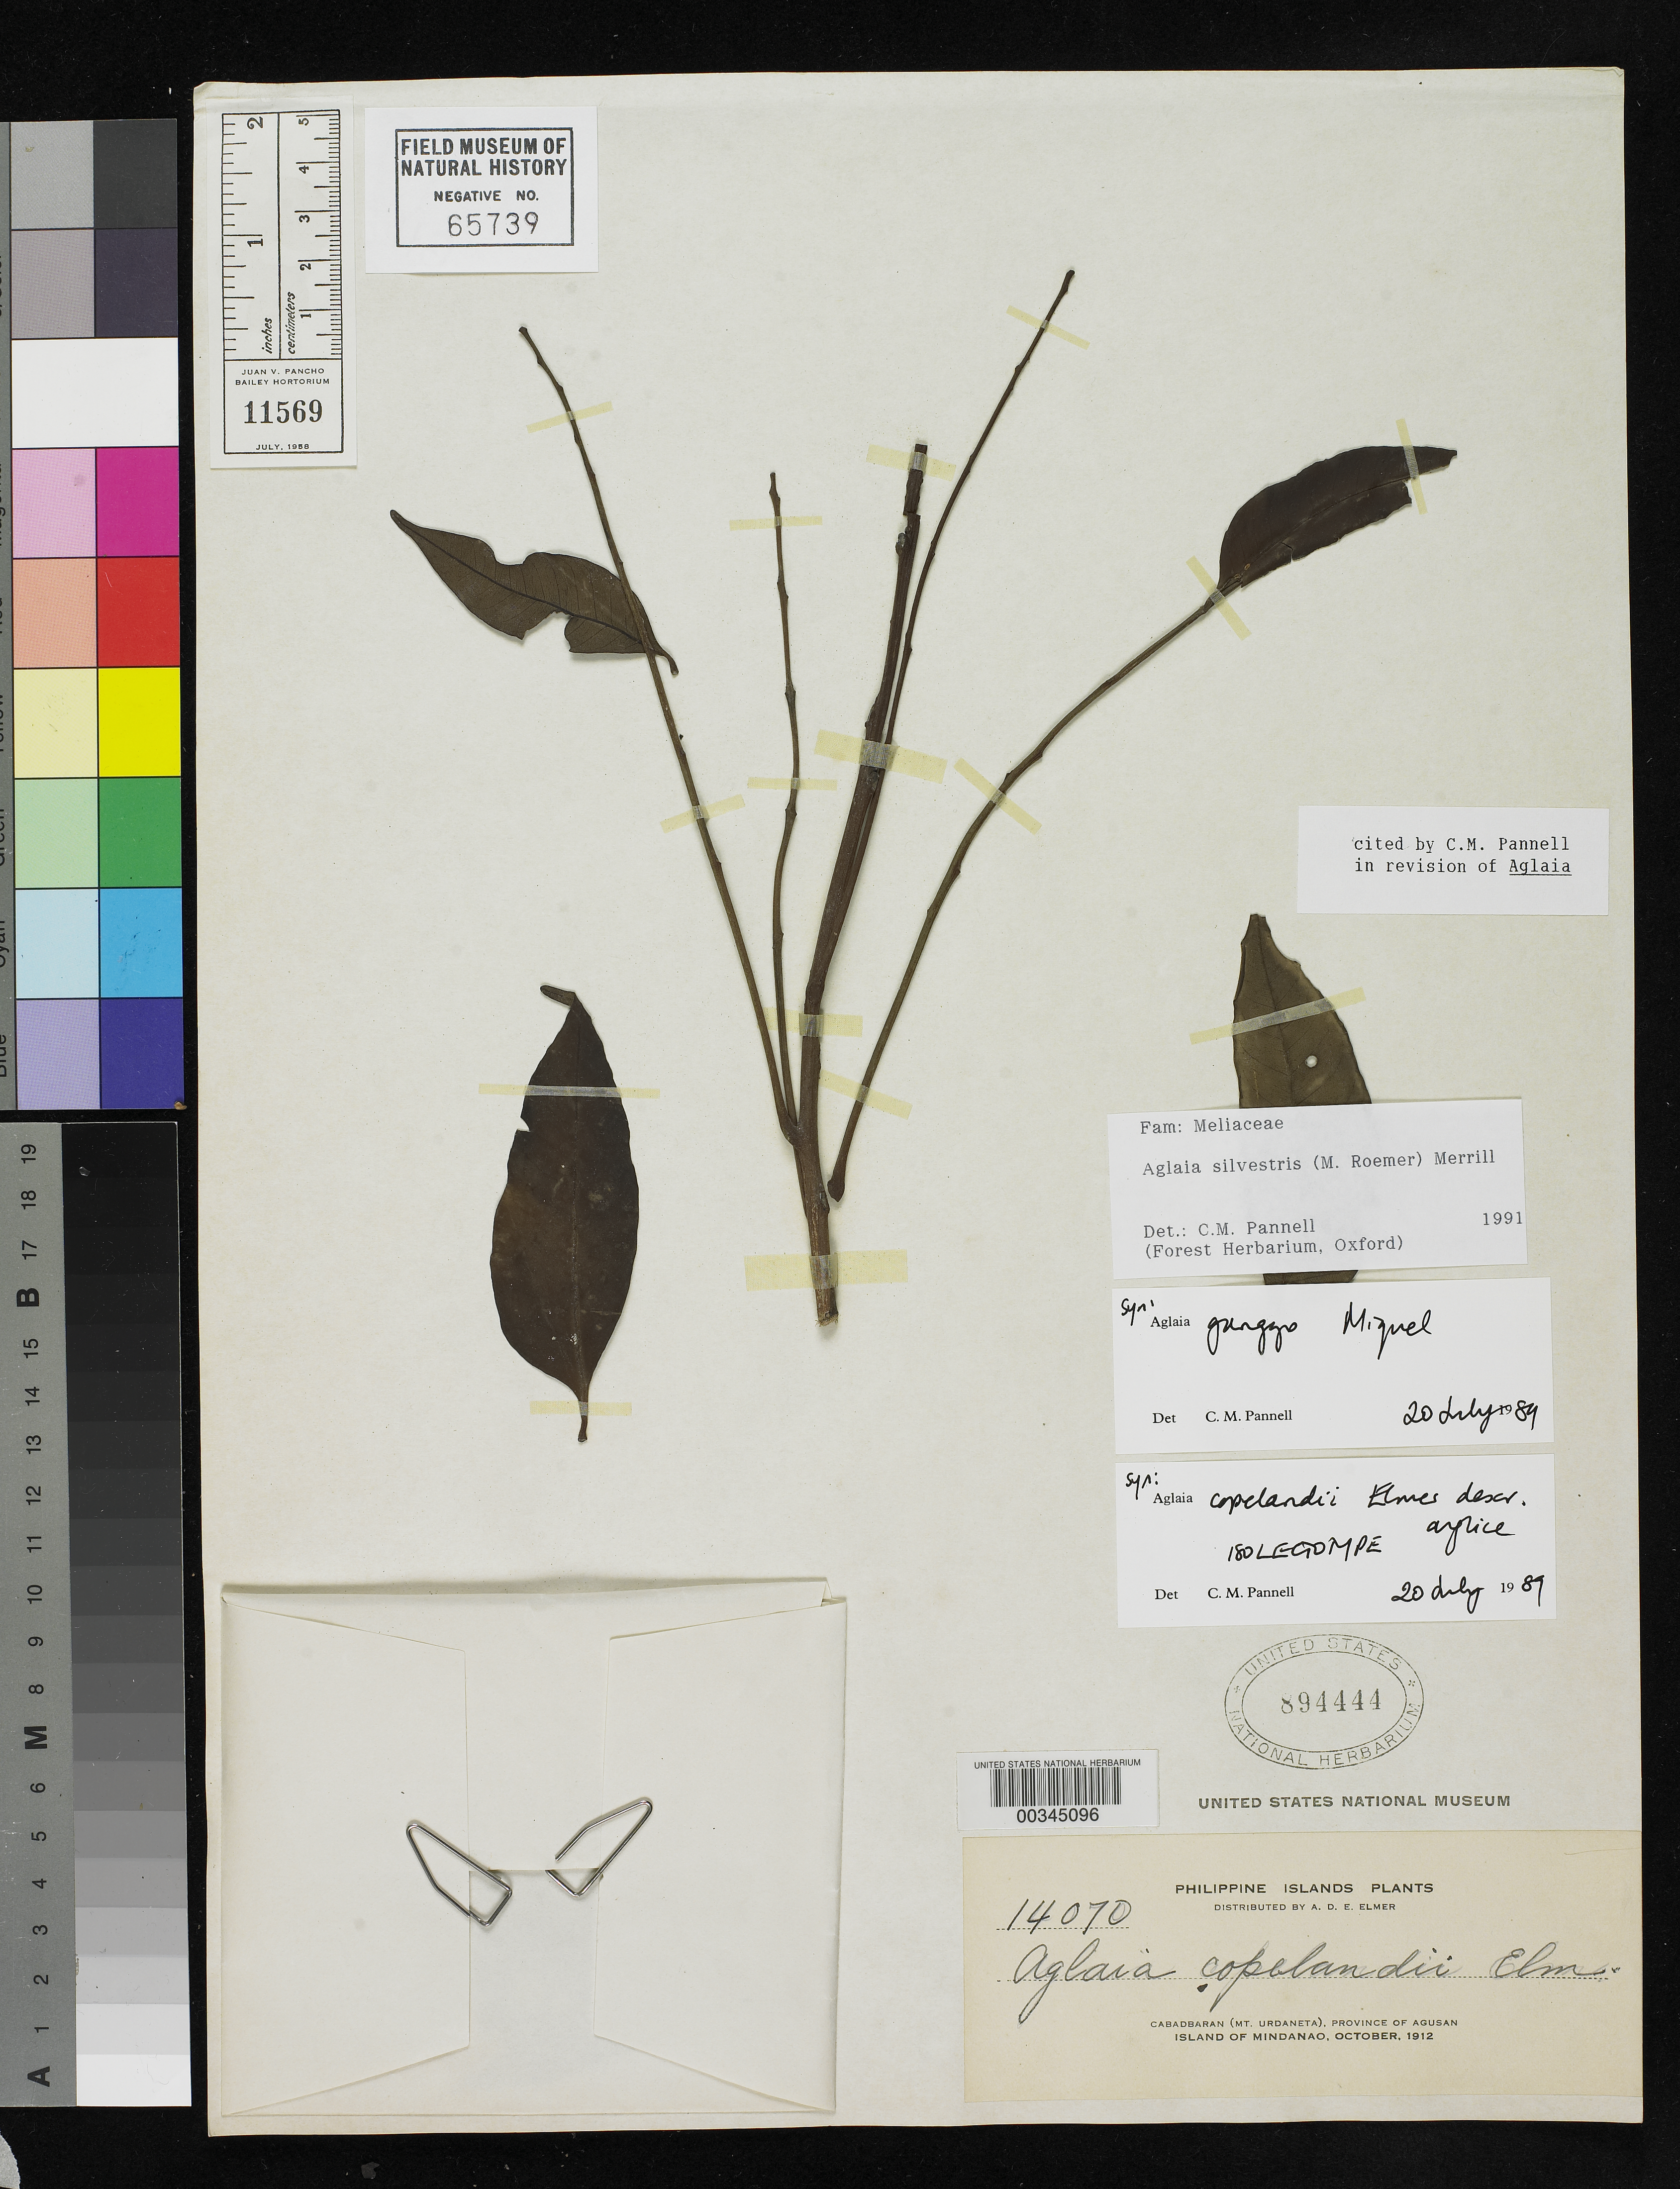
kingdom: Plantae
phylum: Tracheophyta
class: Magnoliopsida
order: Sapindales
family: Meliaceae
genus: Aglaia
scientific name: Aglaia copelandii Elmer, nom. inval.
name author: Elmer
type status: Voucher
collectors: A. D. E. Elmer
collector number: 14070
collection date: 1912-10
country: Philippines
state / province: Caraga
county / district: Agusan del Norte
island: Mindanao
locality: Cabadbaran (Mt. Urdaneta), Province of Agusan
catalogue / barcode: US 894444